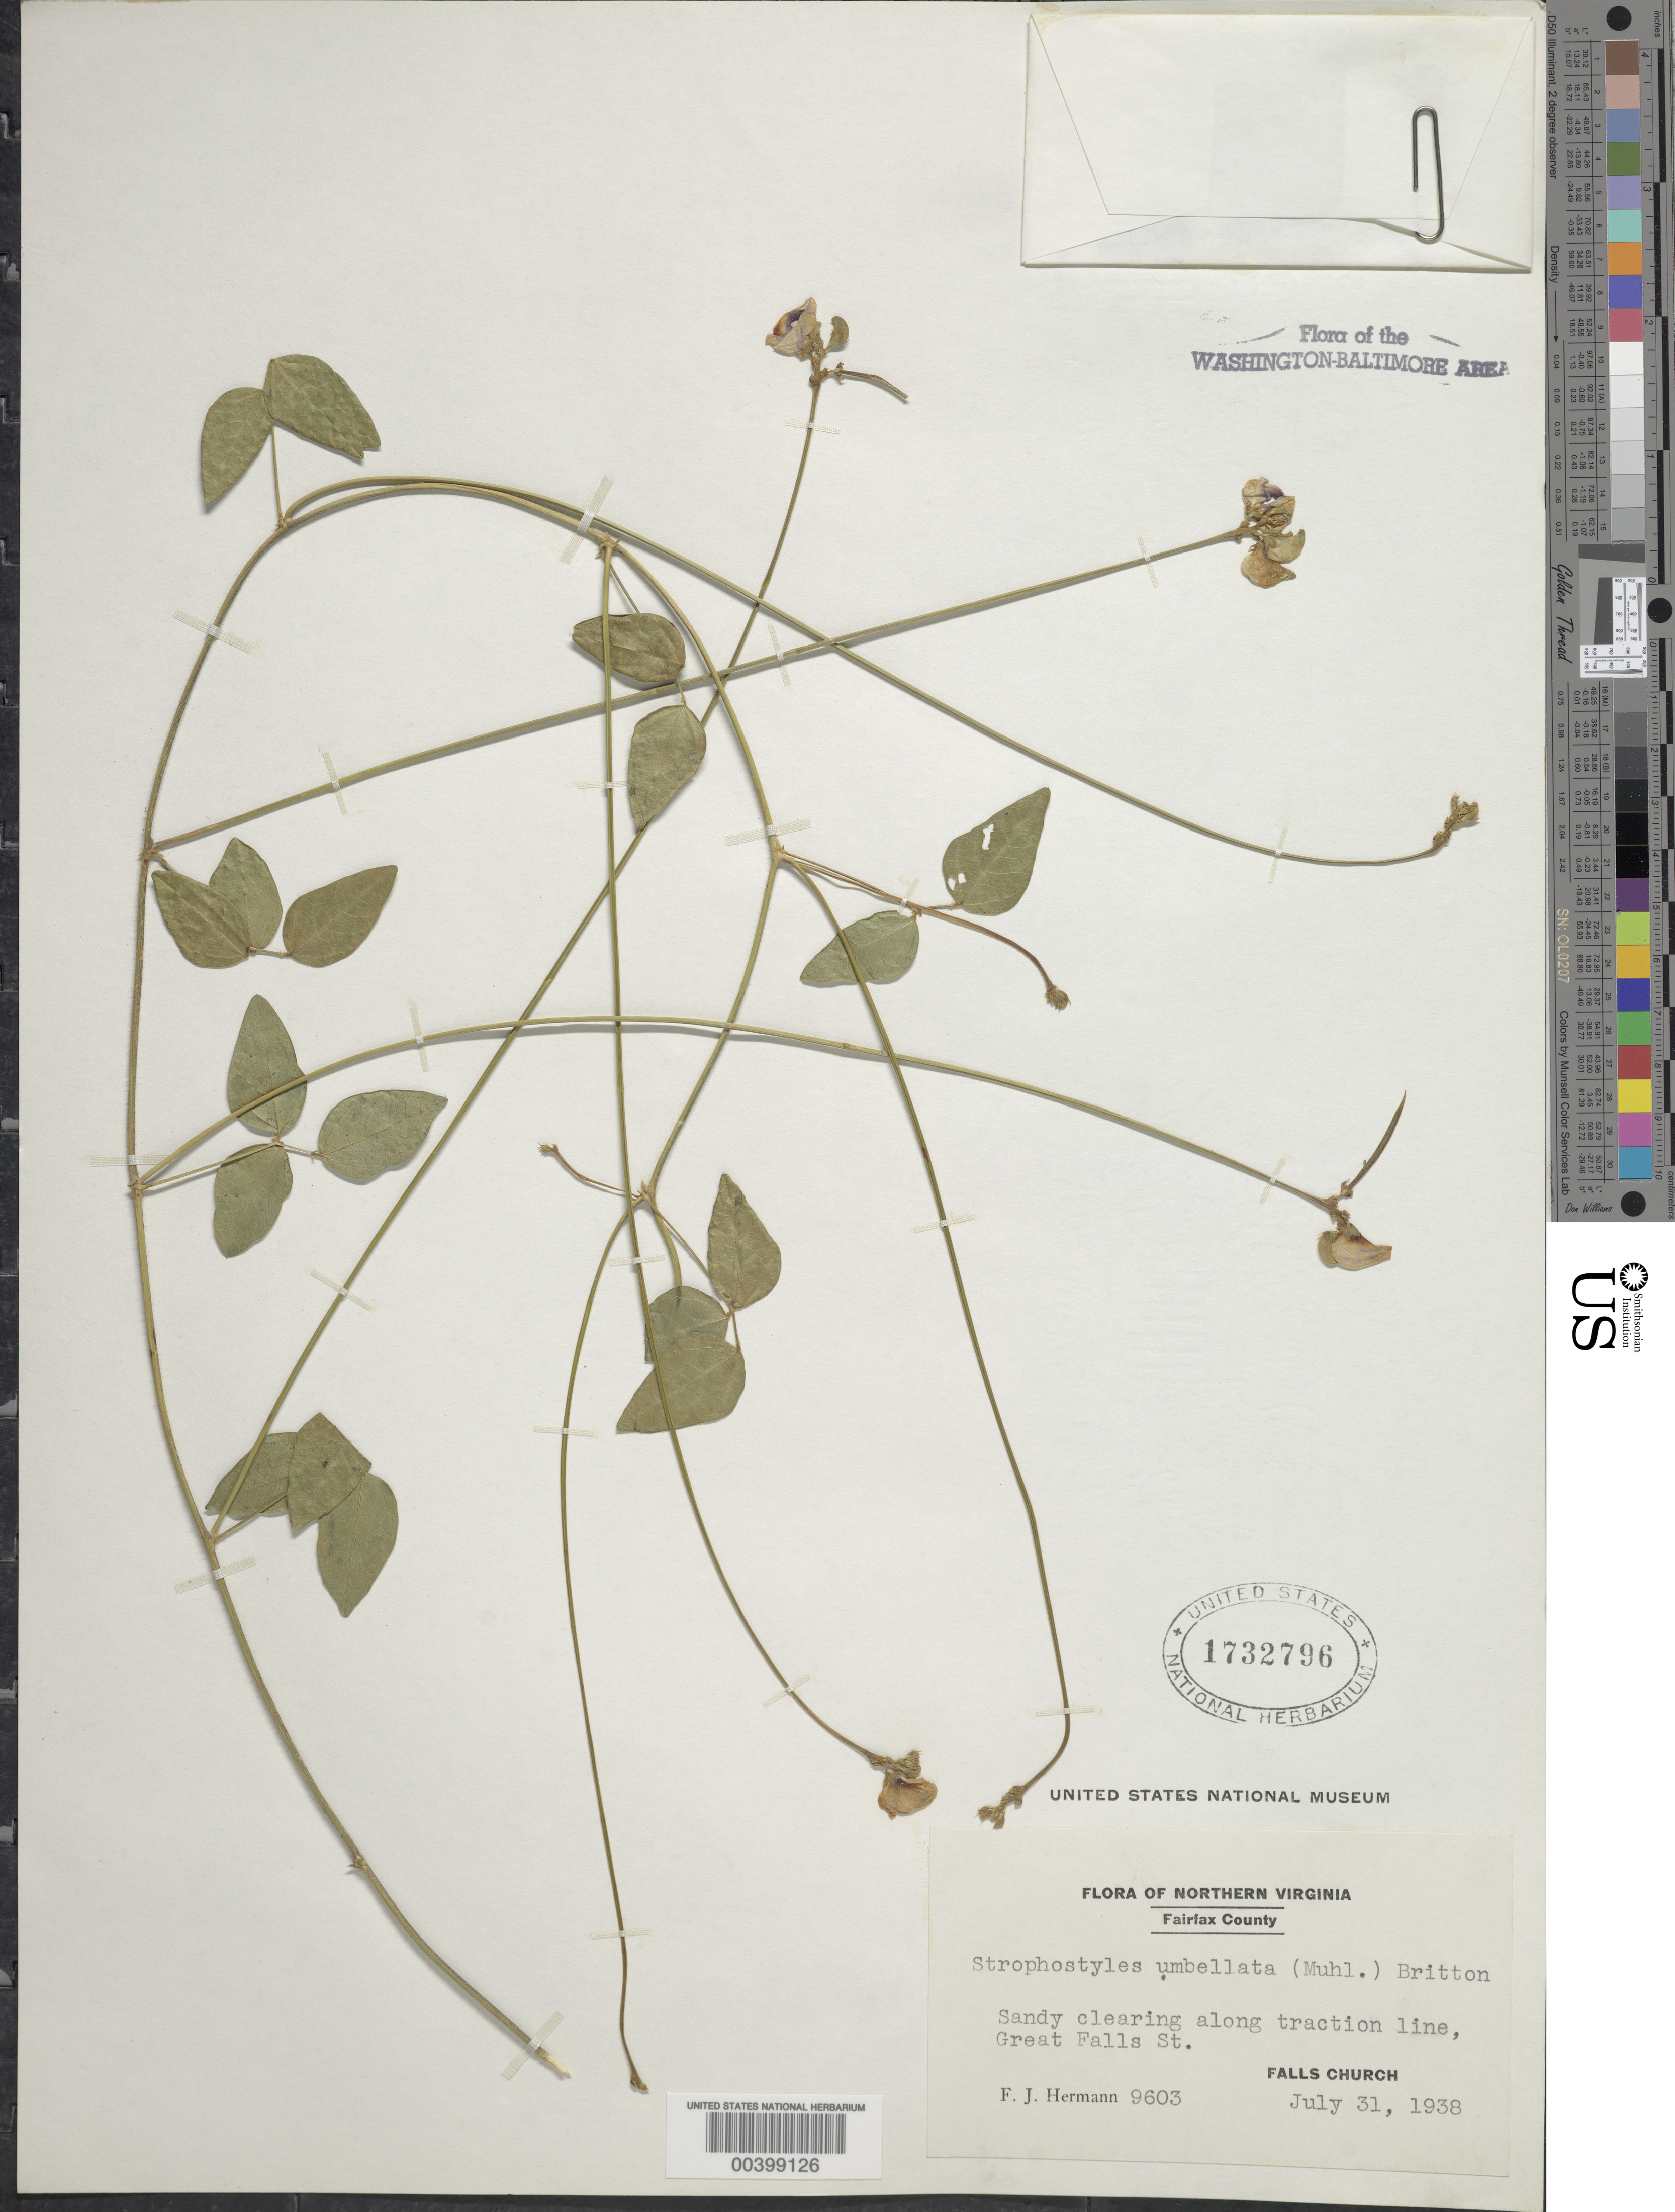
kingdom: Plantae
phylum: Tracheophyta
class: Magnoliopsida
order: Fabales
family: Fabaceae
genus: Strophostyles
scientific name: Strophostyles umbellata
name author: (Muhl. ex Willd.) Britton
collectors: F. J. Hermann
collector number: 9603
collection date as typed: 31 Jul 1938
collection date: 1938-07-31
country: United States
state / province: Virginia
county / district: Fairfax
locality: Great Falls Street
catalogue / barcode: US 1732796